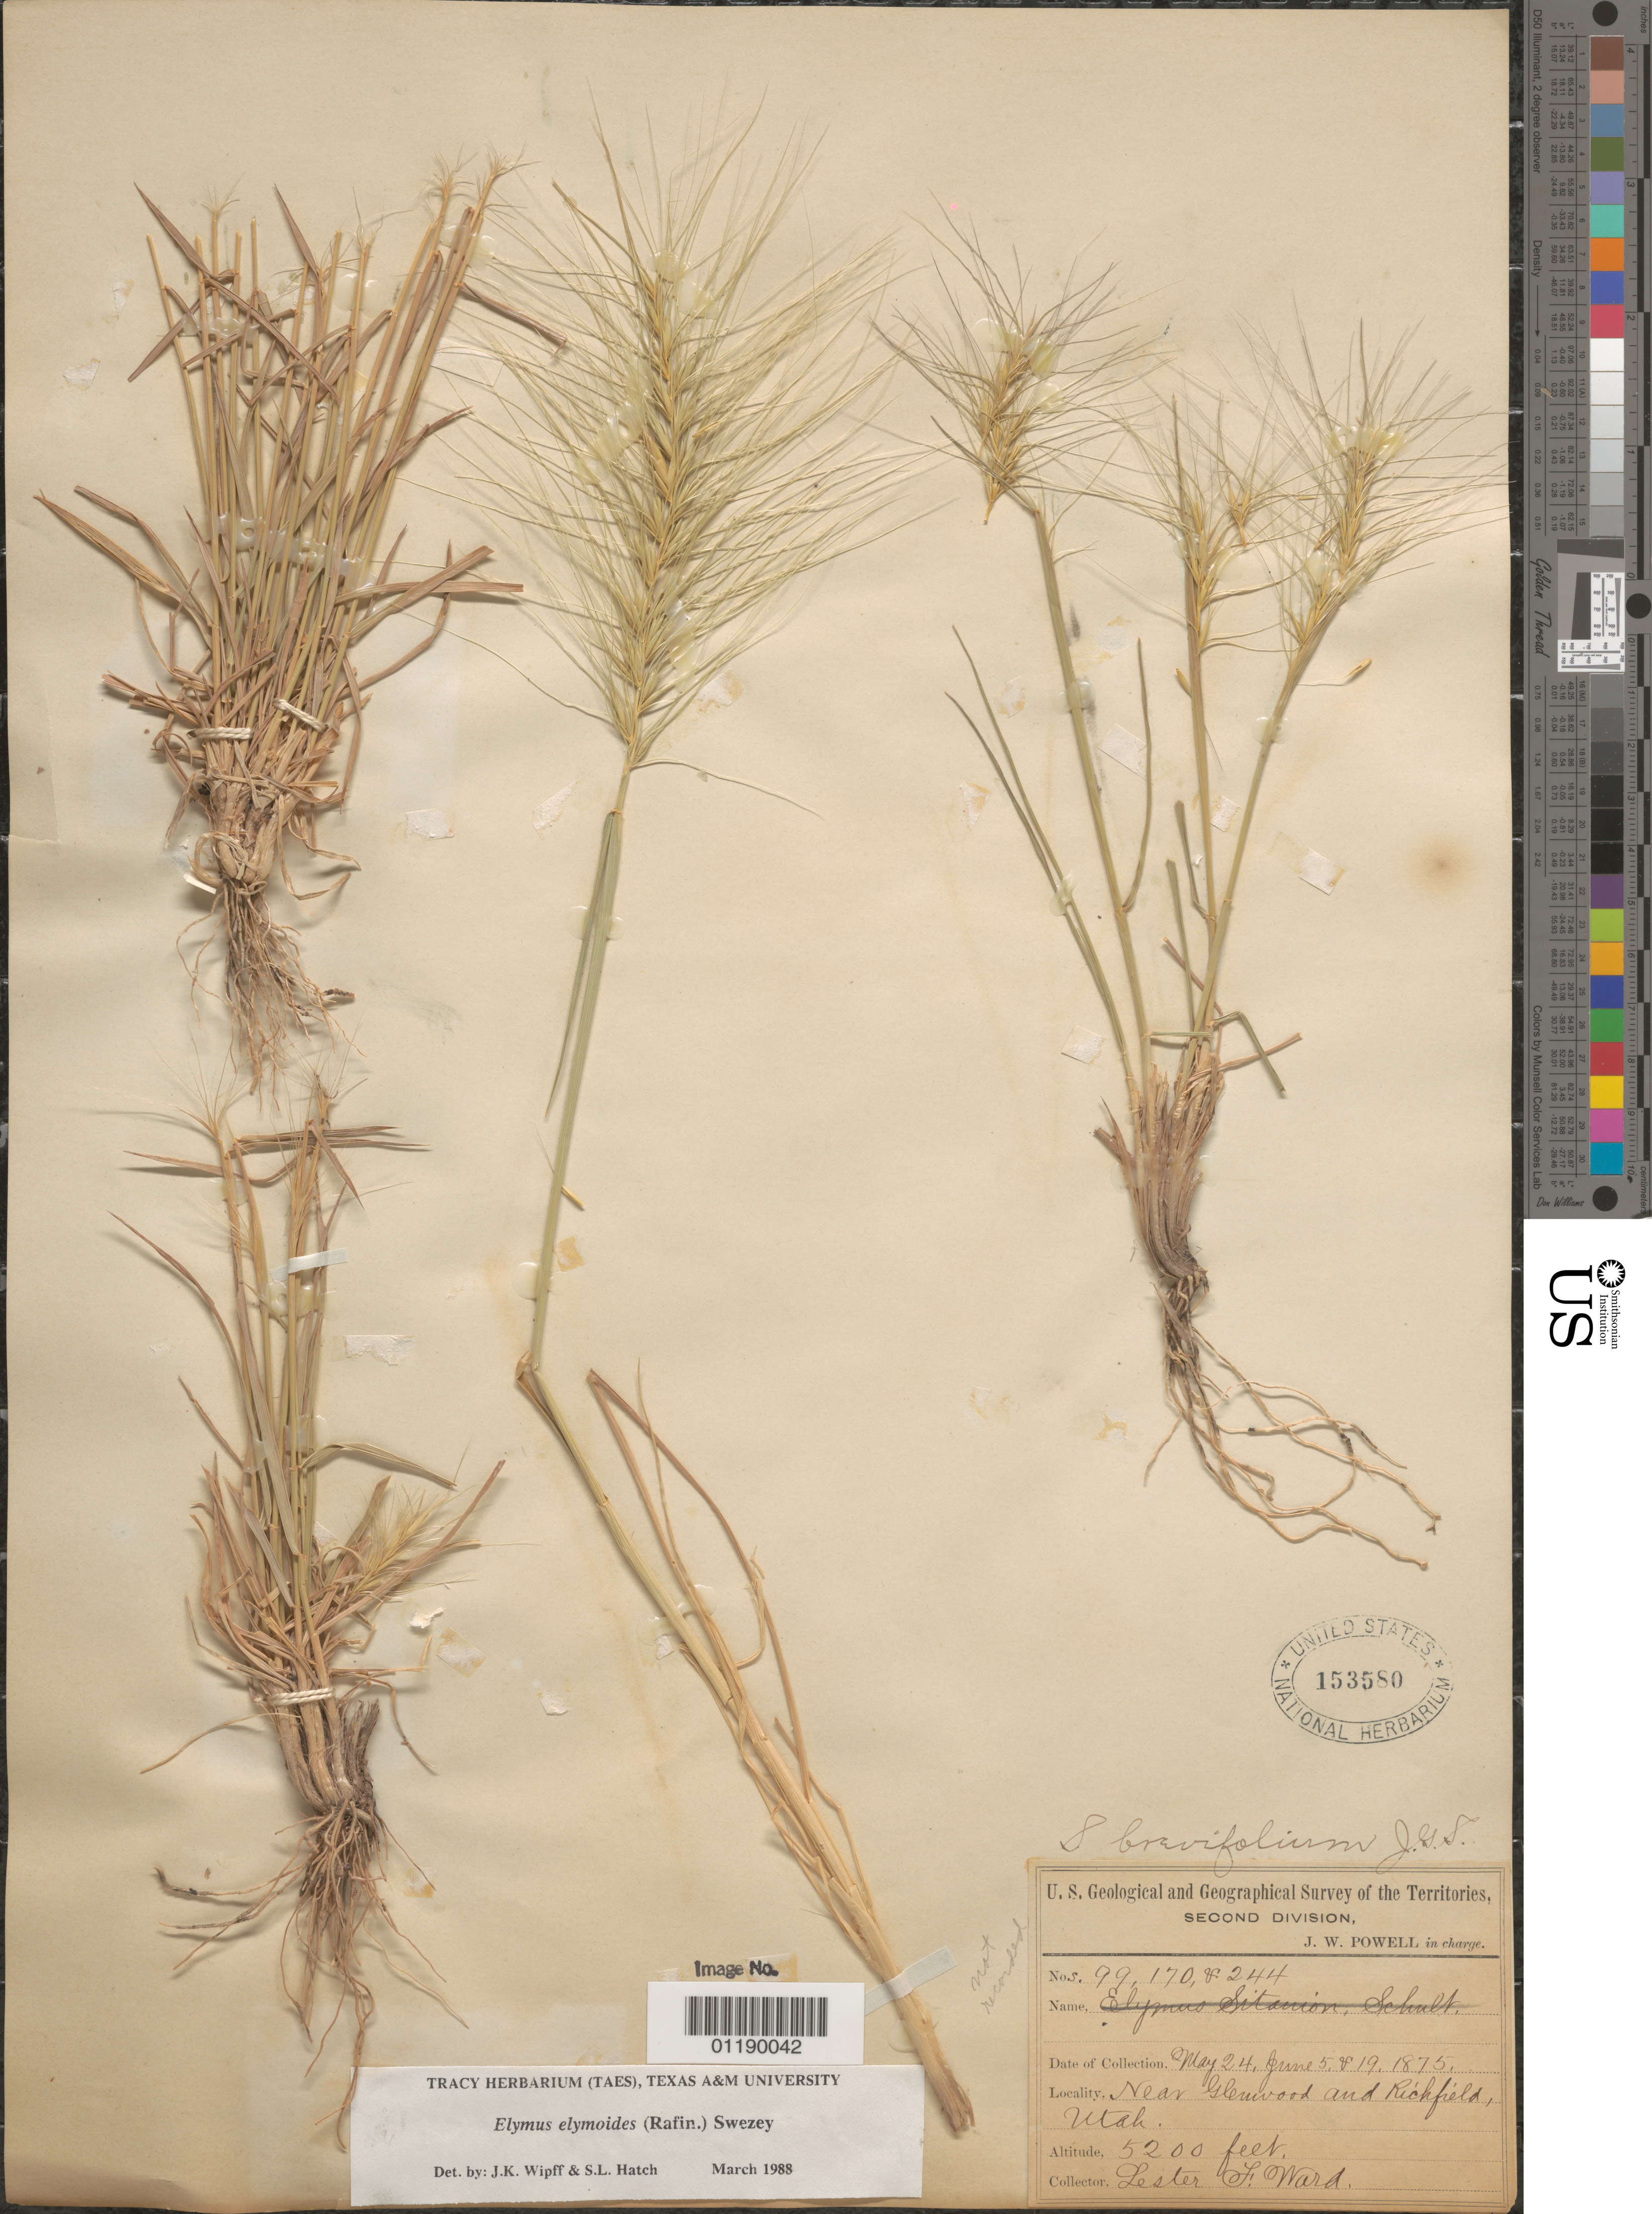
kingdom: Plantae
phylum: Tracheophyta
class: Liliopsida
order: Poales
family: Poaceae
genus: Elymus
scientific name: Elymus elymoides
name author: (Raf.) Swezey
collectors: L. F. Ward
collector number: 90,170 & 244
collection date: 1875-05-24/1875-06-19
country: United States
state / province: Utah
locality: Near Glenwood and Richfield.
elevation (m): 1585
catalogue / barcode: US 153580